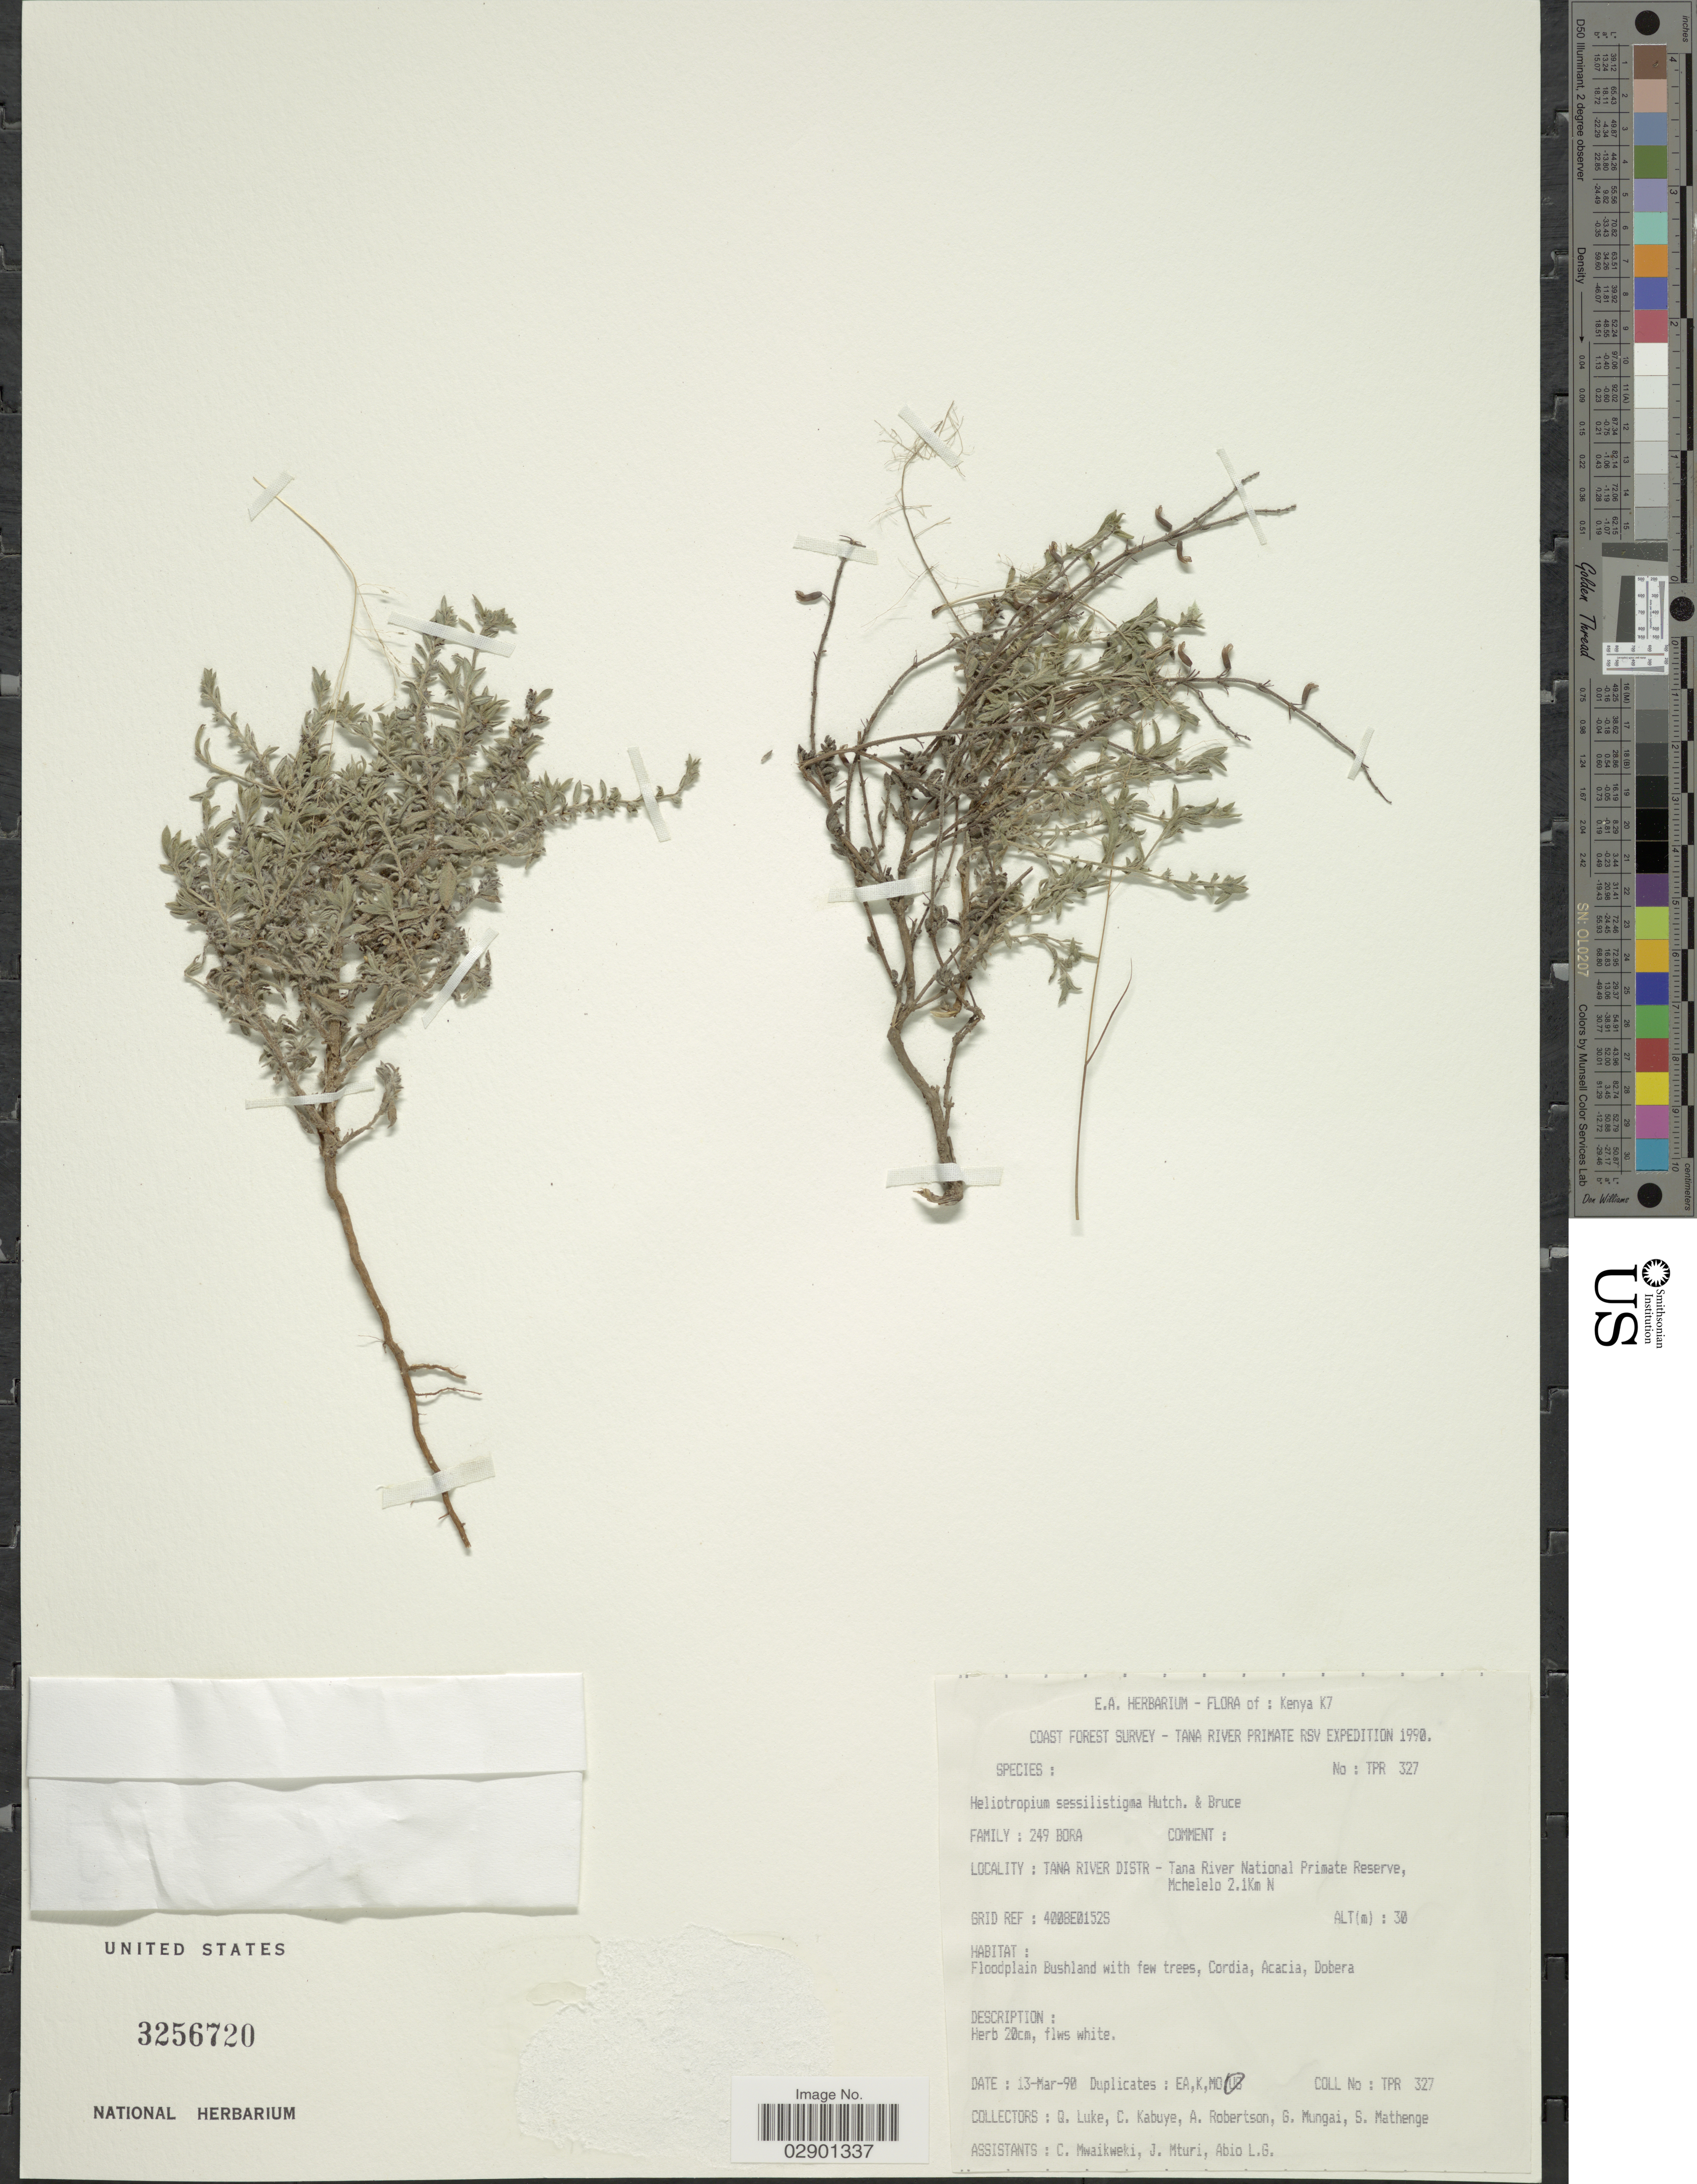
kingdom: Plantae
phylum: Tracheophyta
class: Magnoliopsida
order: Boraginales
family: Heliotropiaceae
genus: Heliotropium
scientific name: Heliotropium sessilistigma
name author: Hutch. & E.A. Bruce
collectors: Q. Luke, C. Kabuye, A. Robertson, G. Mungai & et al.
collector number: TPR 327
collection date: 1990-03-13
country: Kenya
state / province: Tana River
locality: Kenya K7. Tana River Distr - Tana River National Primate Reserve, Mchelelo 2.1Km N.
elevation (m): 30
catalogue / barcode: US 3256720